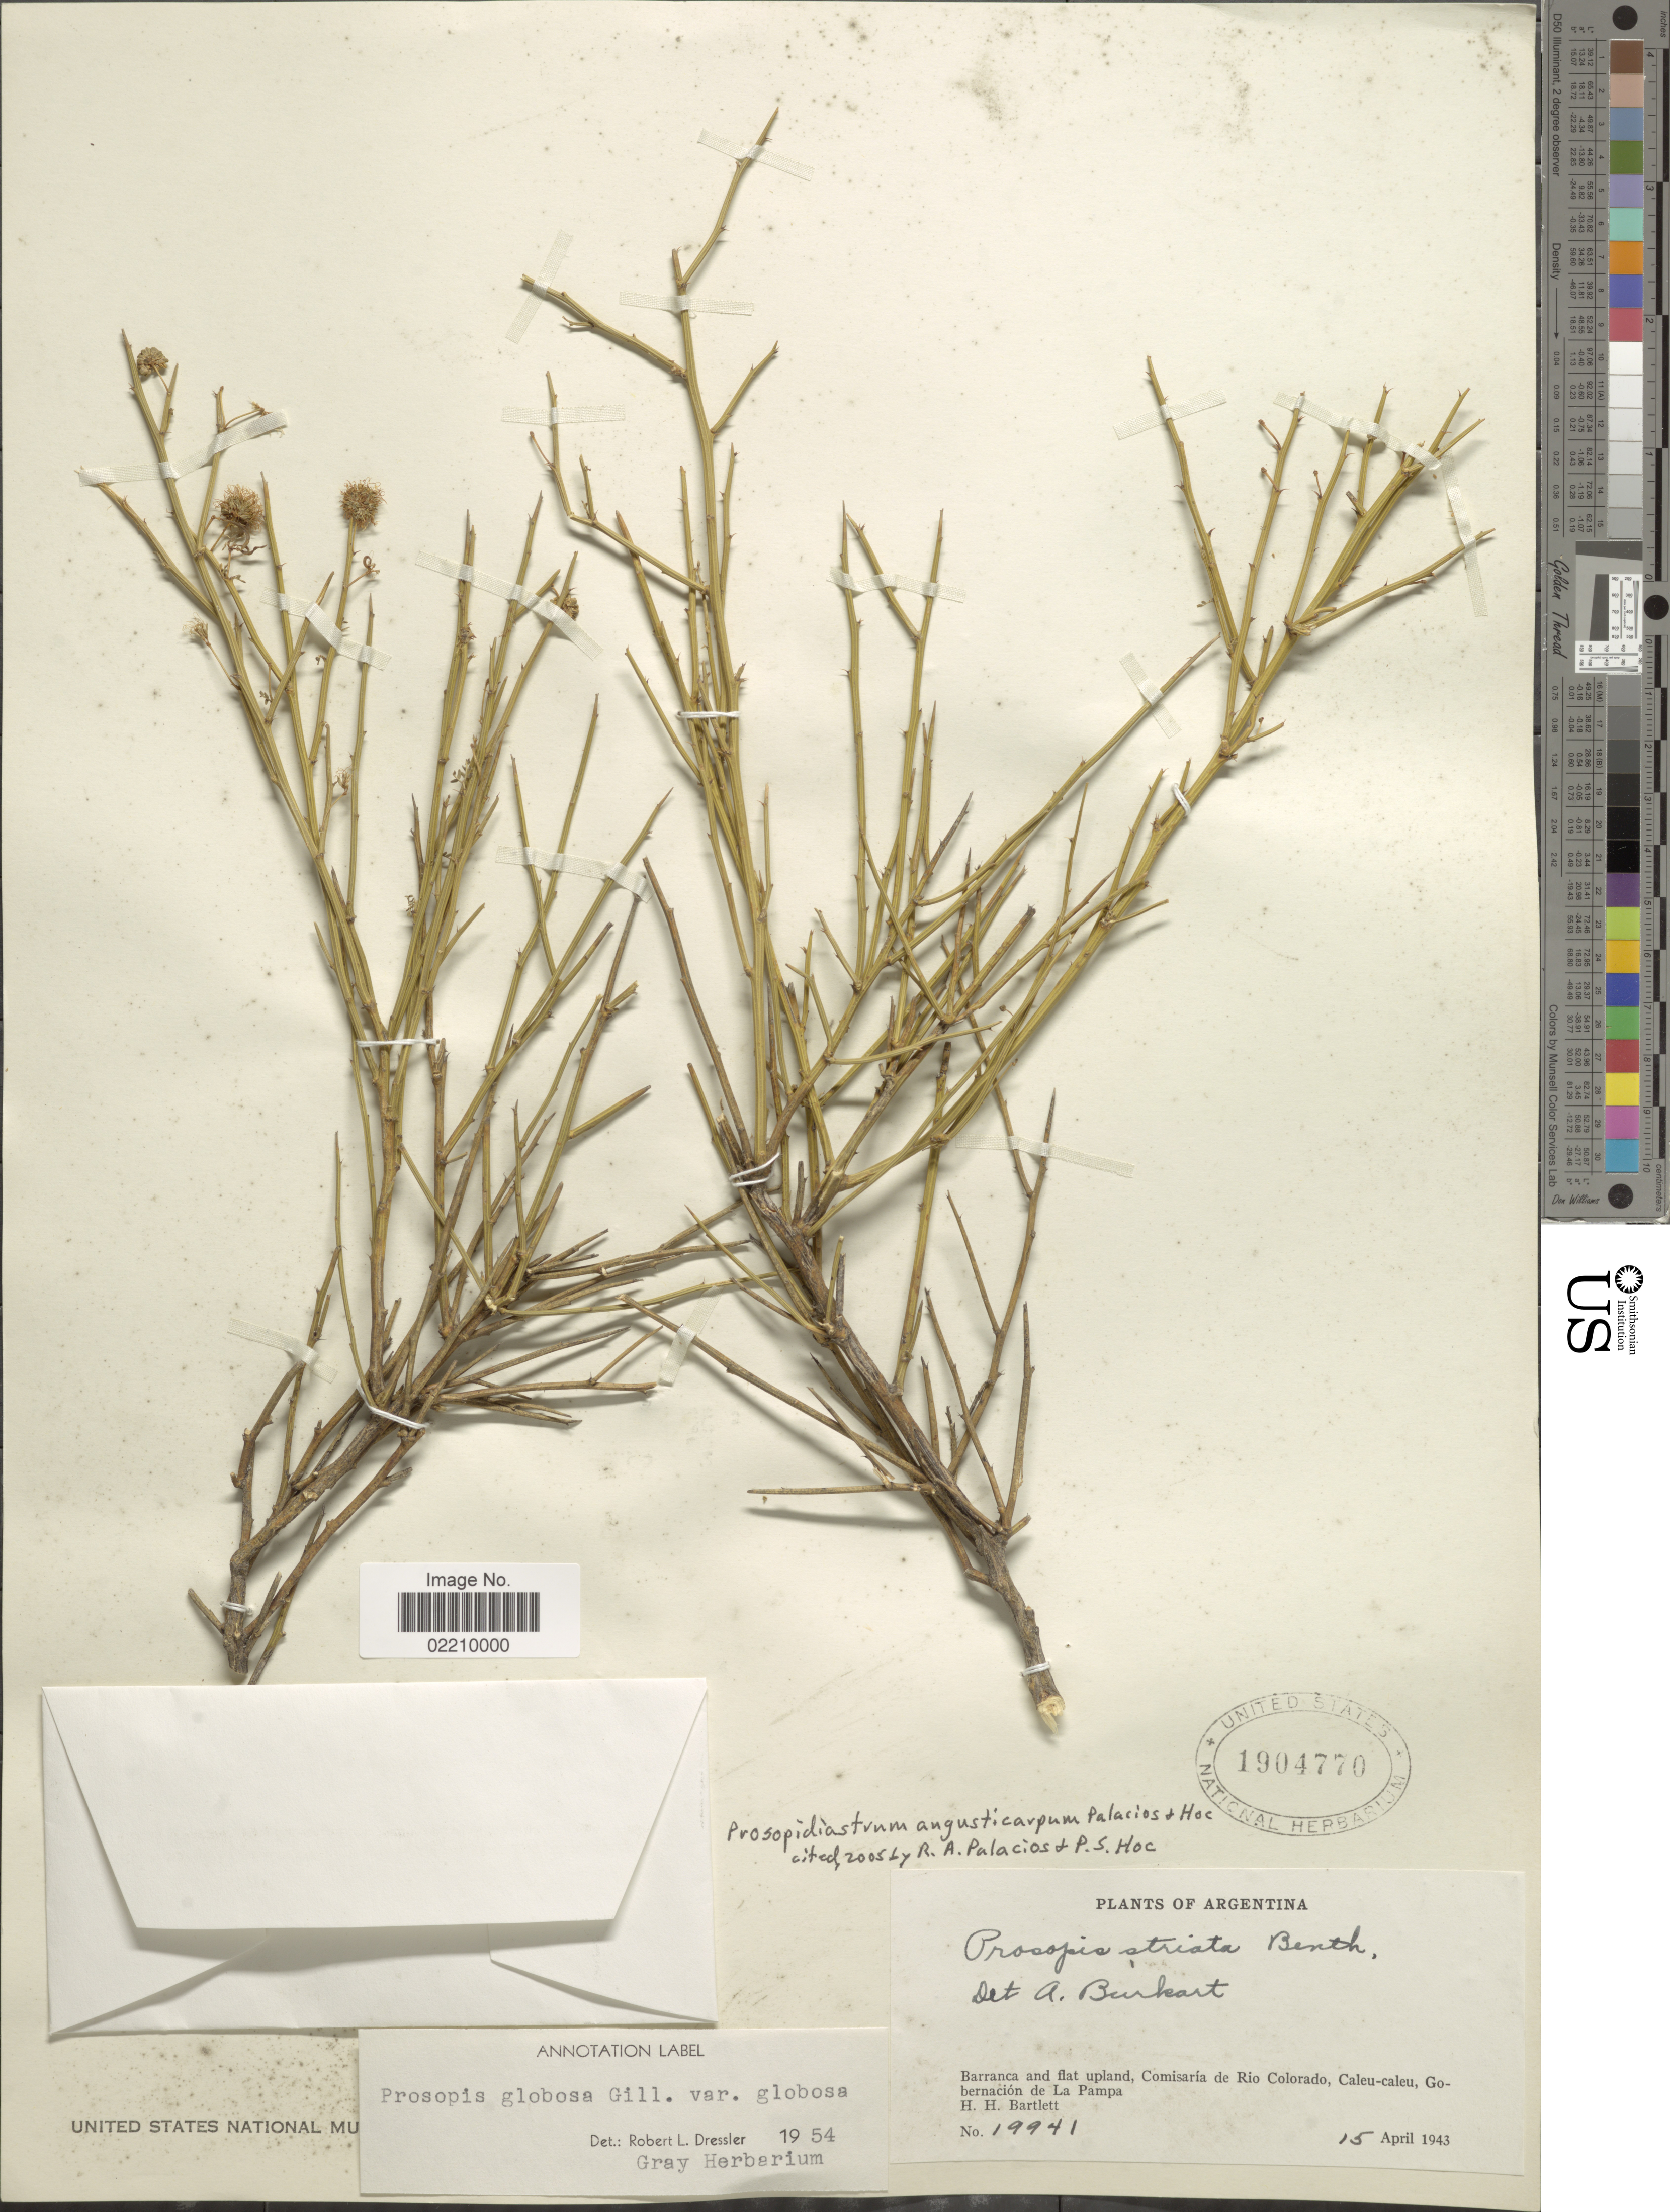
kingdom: Plantae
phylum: Tracheophyta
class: Magnoliopsida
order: Fabales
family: Fabaceae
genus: Prosopidastrum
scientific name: Prosopidastrum angusticarpum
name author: R.A. Palacios & Hoc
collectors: H. H. Bartlett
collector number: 19941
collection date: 1943-04-15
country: Argentina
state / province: La Pampa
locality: Comaisaria de Rio Colorado, Caleu-caleu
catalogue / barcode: US 1904770